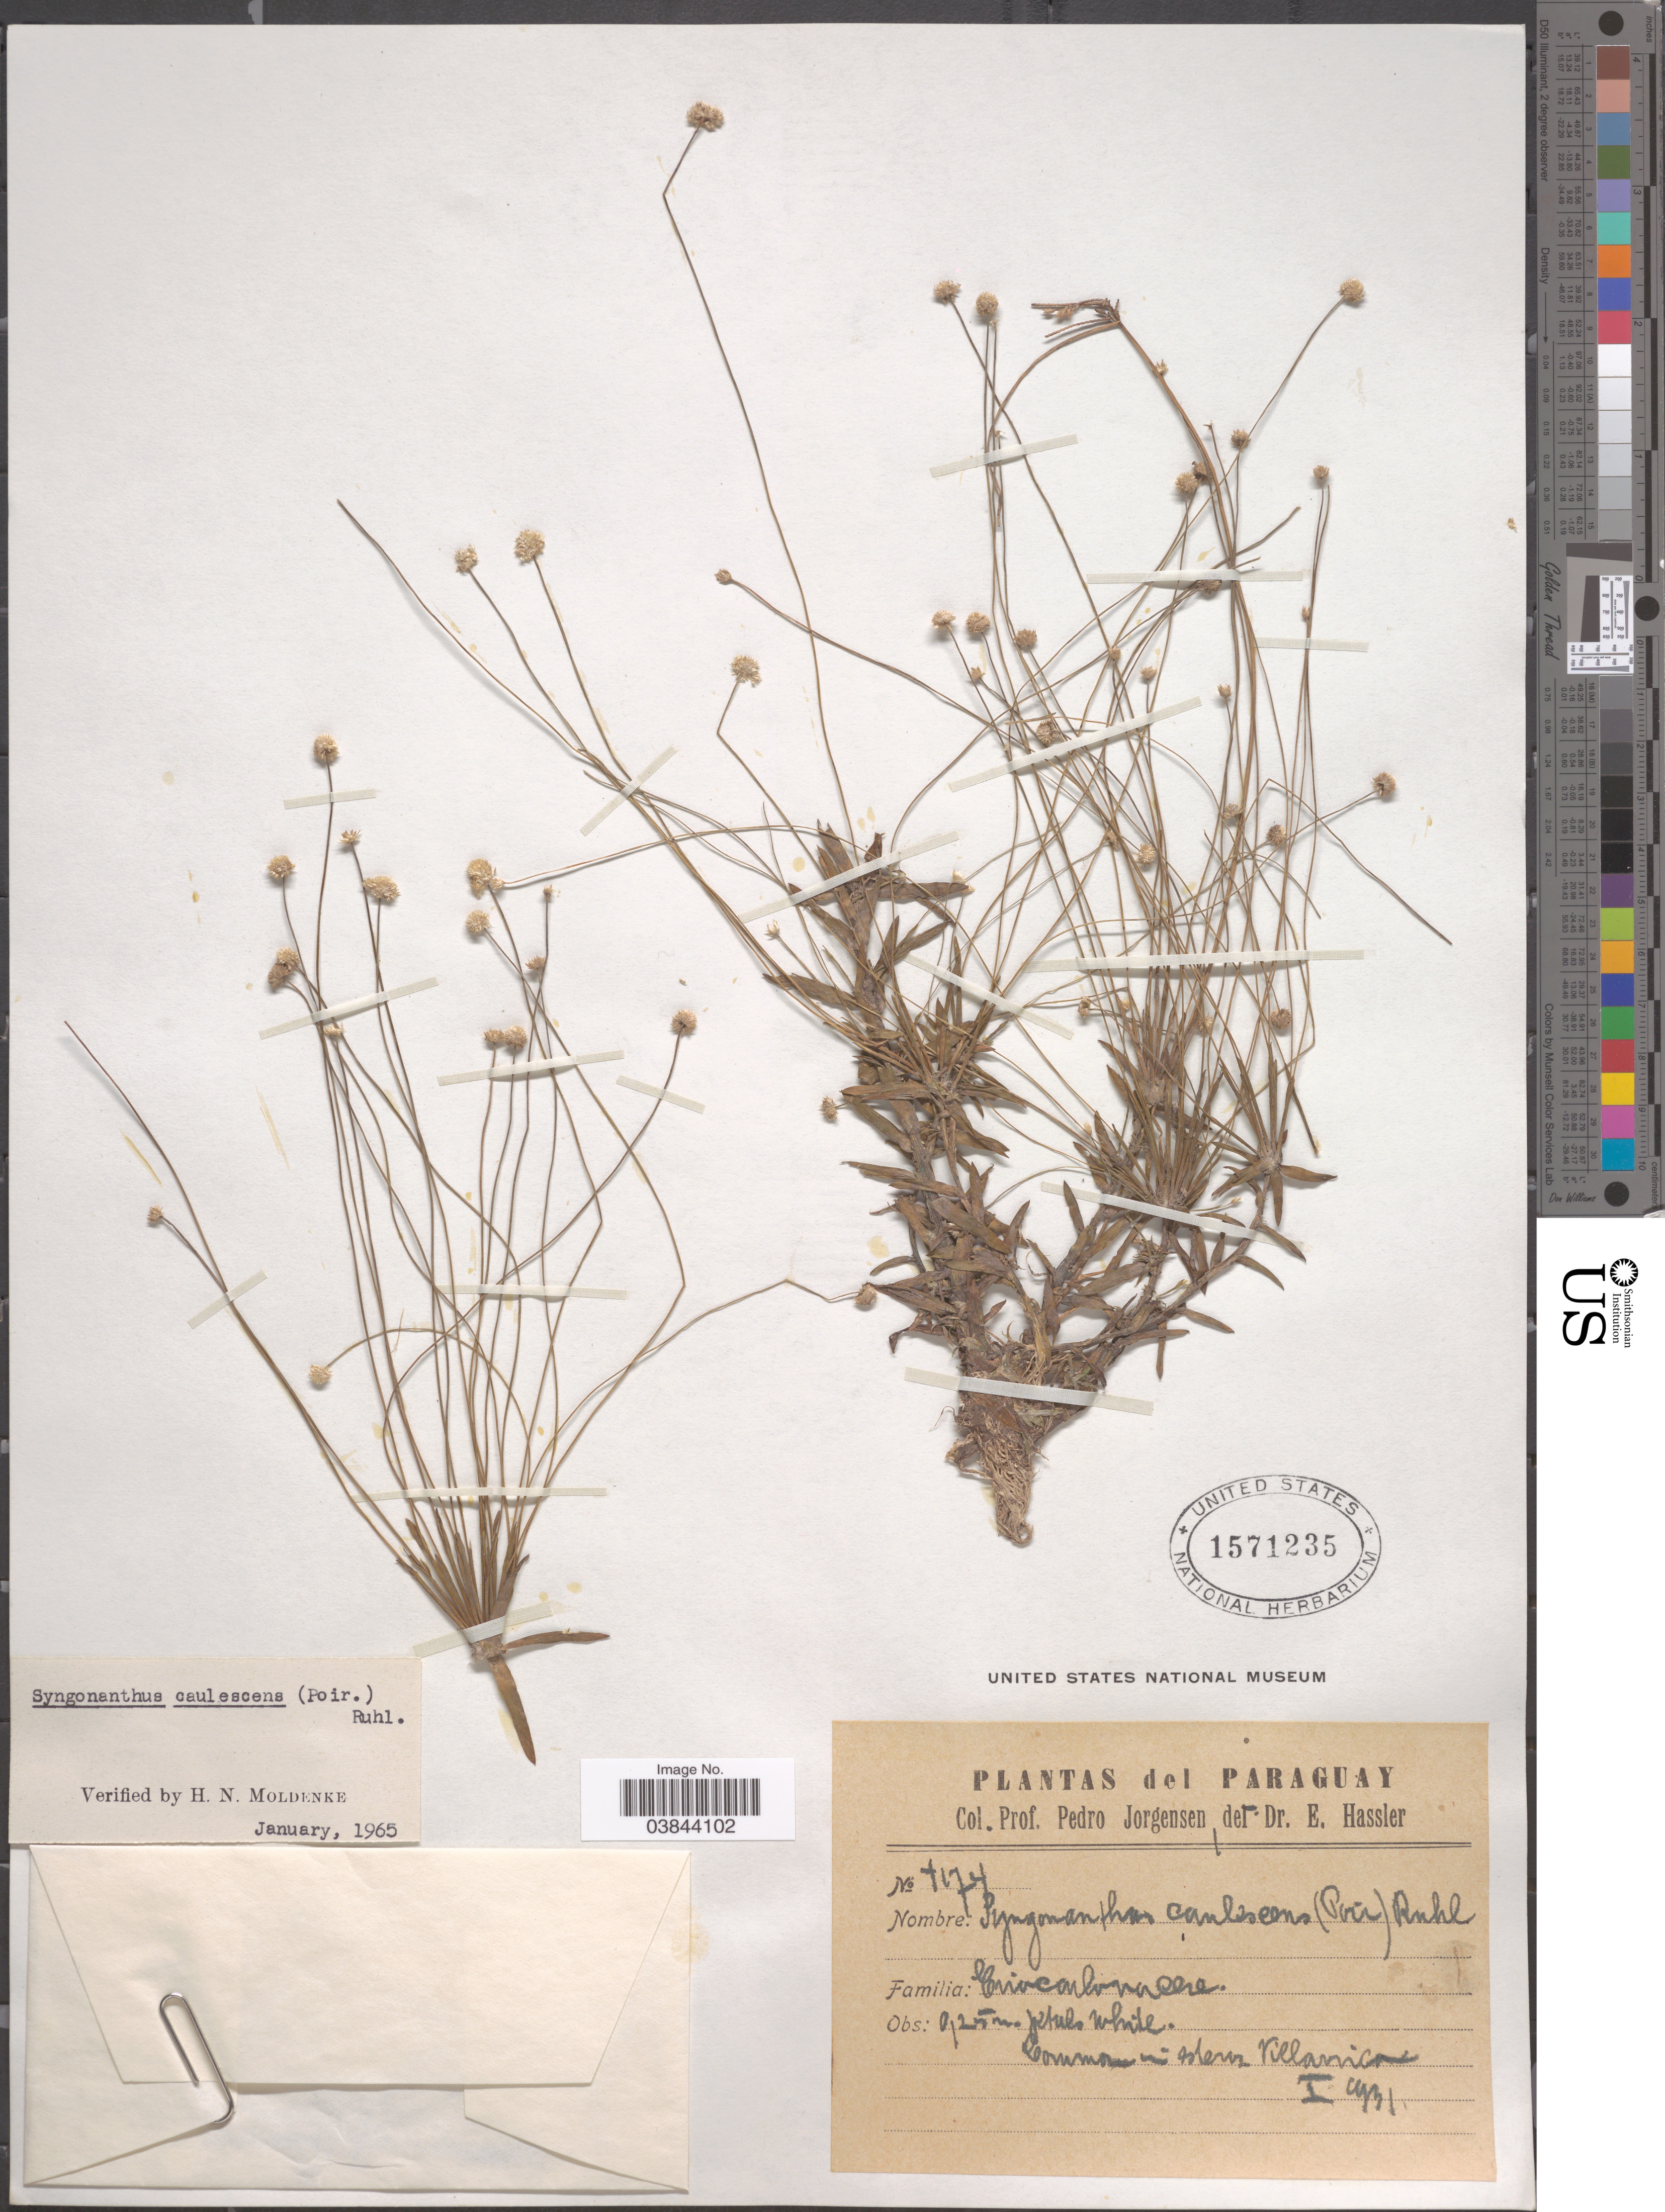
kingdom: Plantae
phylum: Tracheophyta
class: Liliopsida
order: Poales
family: Eriocaulaceae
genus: Syngonanthus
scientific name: Syngonanthus caulescens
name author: (Poir.) Ruhland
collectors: P. Jörgensen & E. Hassler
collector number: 4174*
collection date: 1931-01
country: Paraguay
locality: In esteros Villarrica.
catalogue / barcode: US 1571235